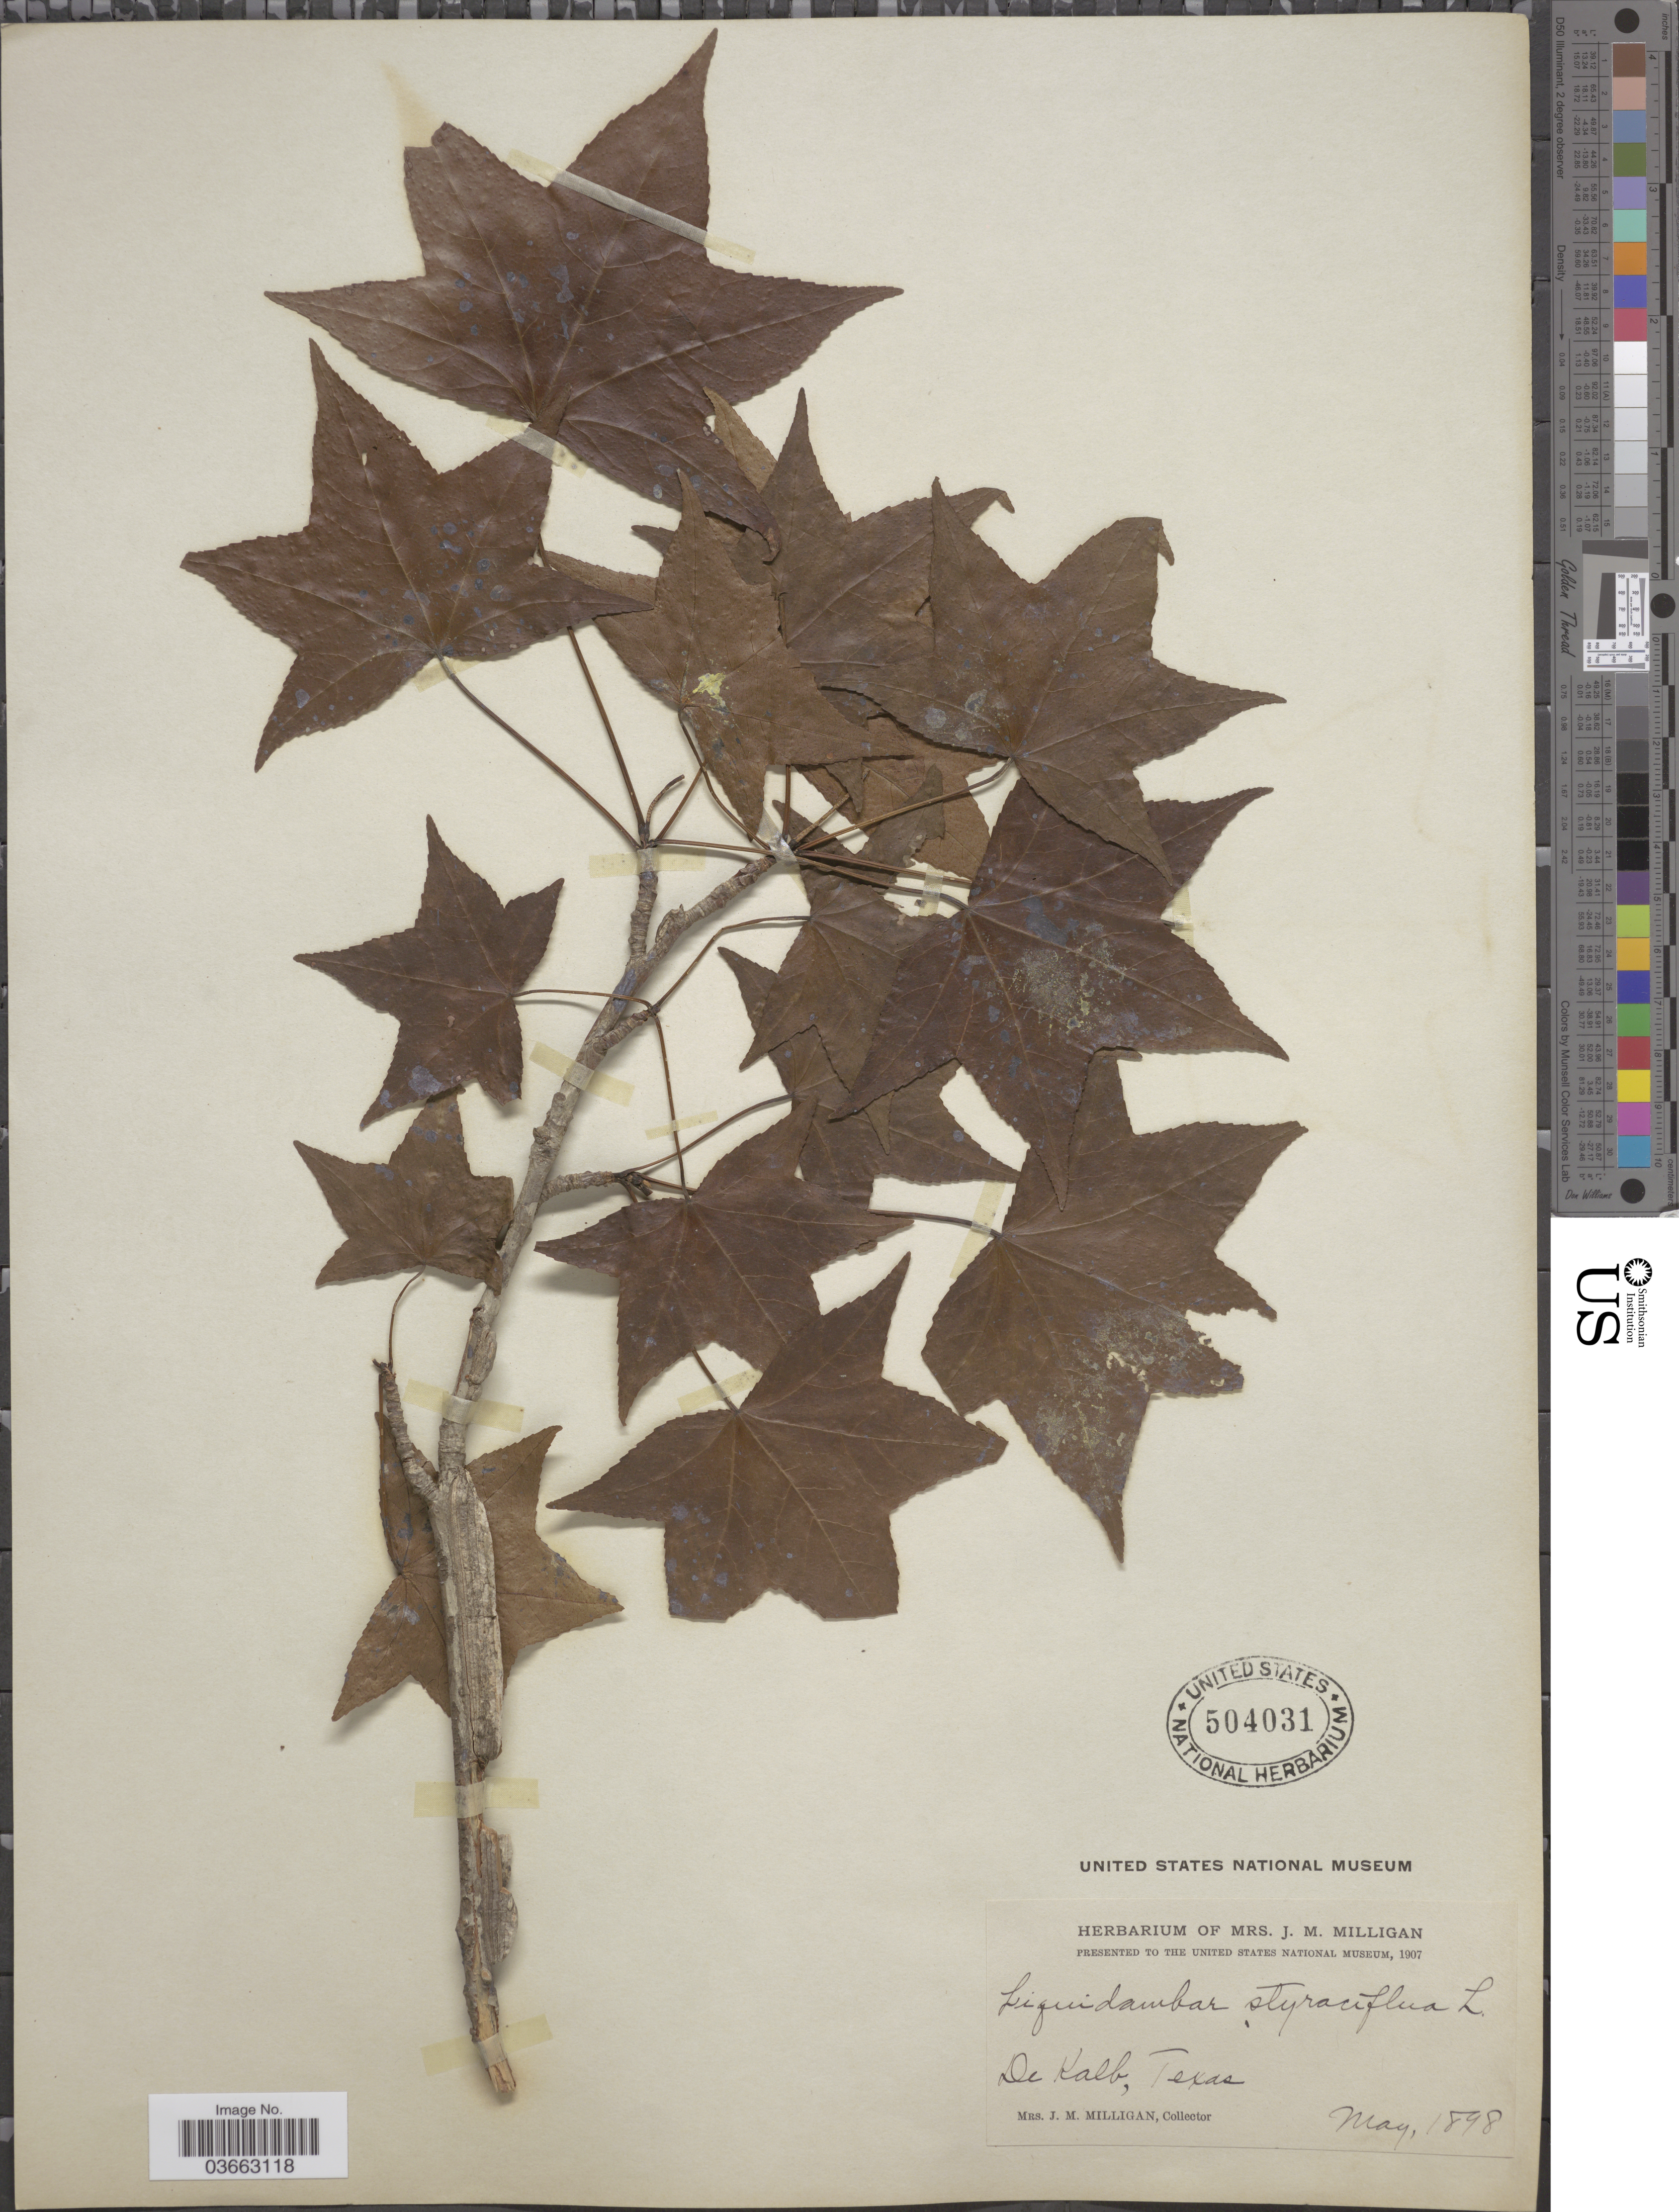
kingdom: Plantae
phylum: Tracheophyta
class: Magnoliopsida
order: Saxifragales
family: Altingiaceae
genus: Liquidambar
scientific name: Liquidambar styraciflua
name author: L.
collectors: J. Milligan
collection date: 1898-05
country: United States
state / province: Texas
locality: De Kalb.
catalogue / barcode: US 504031